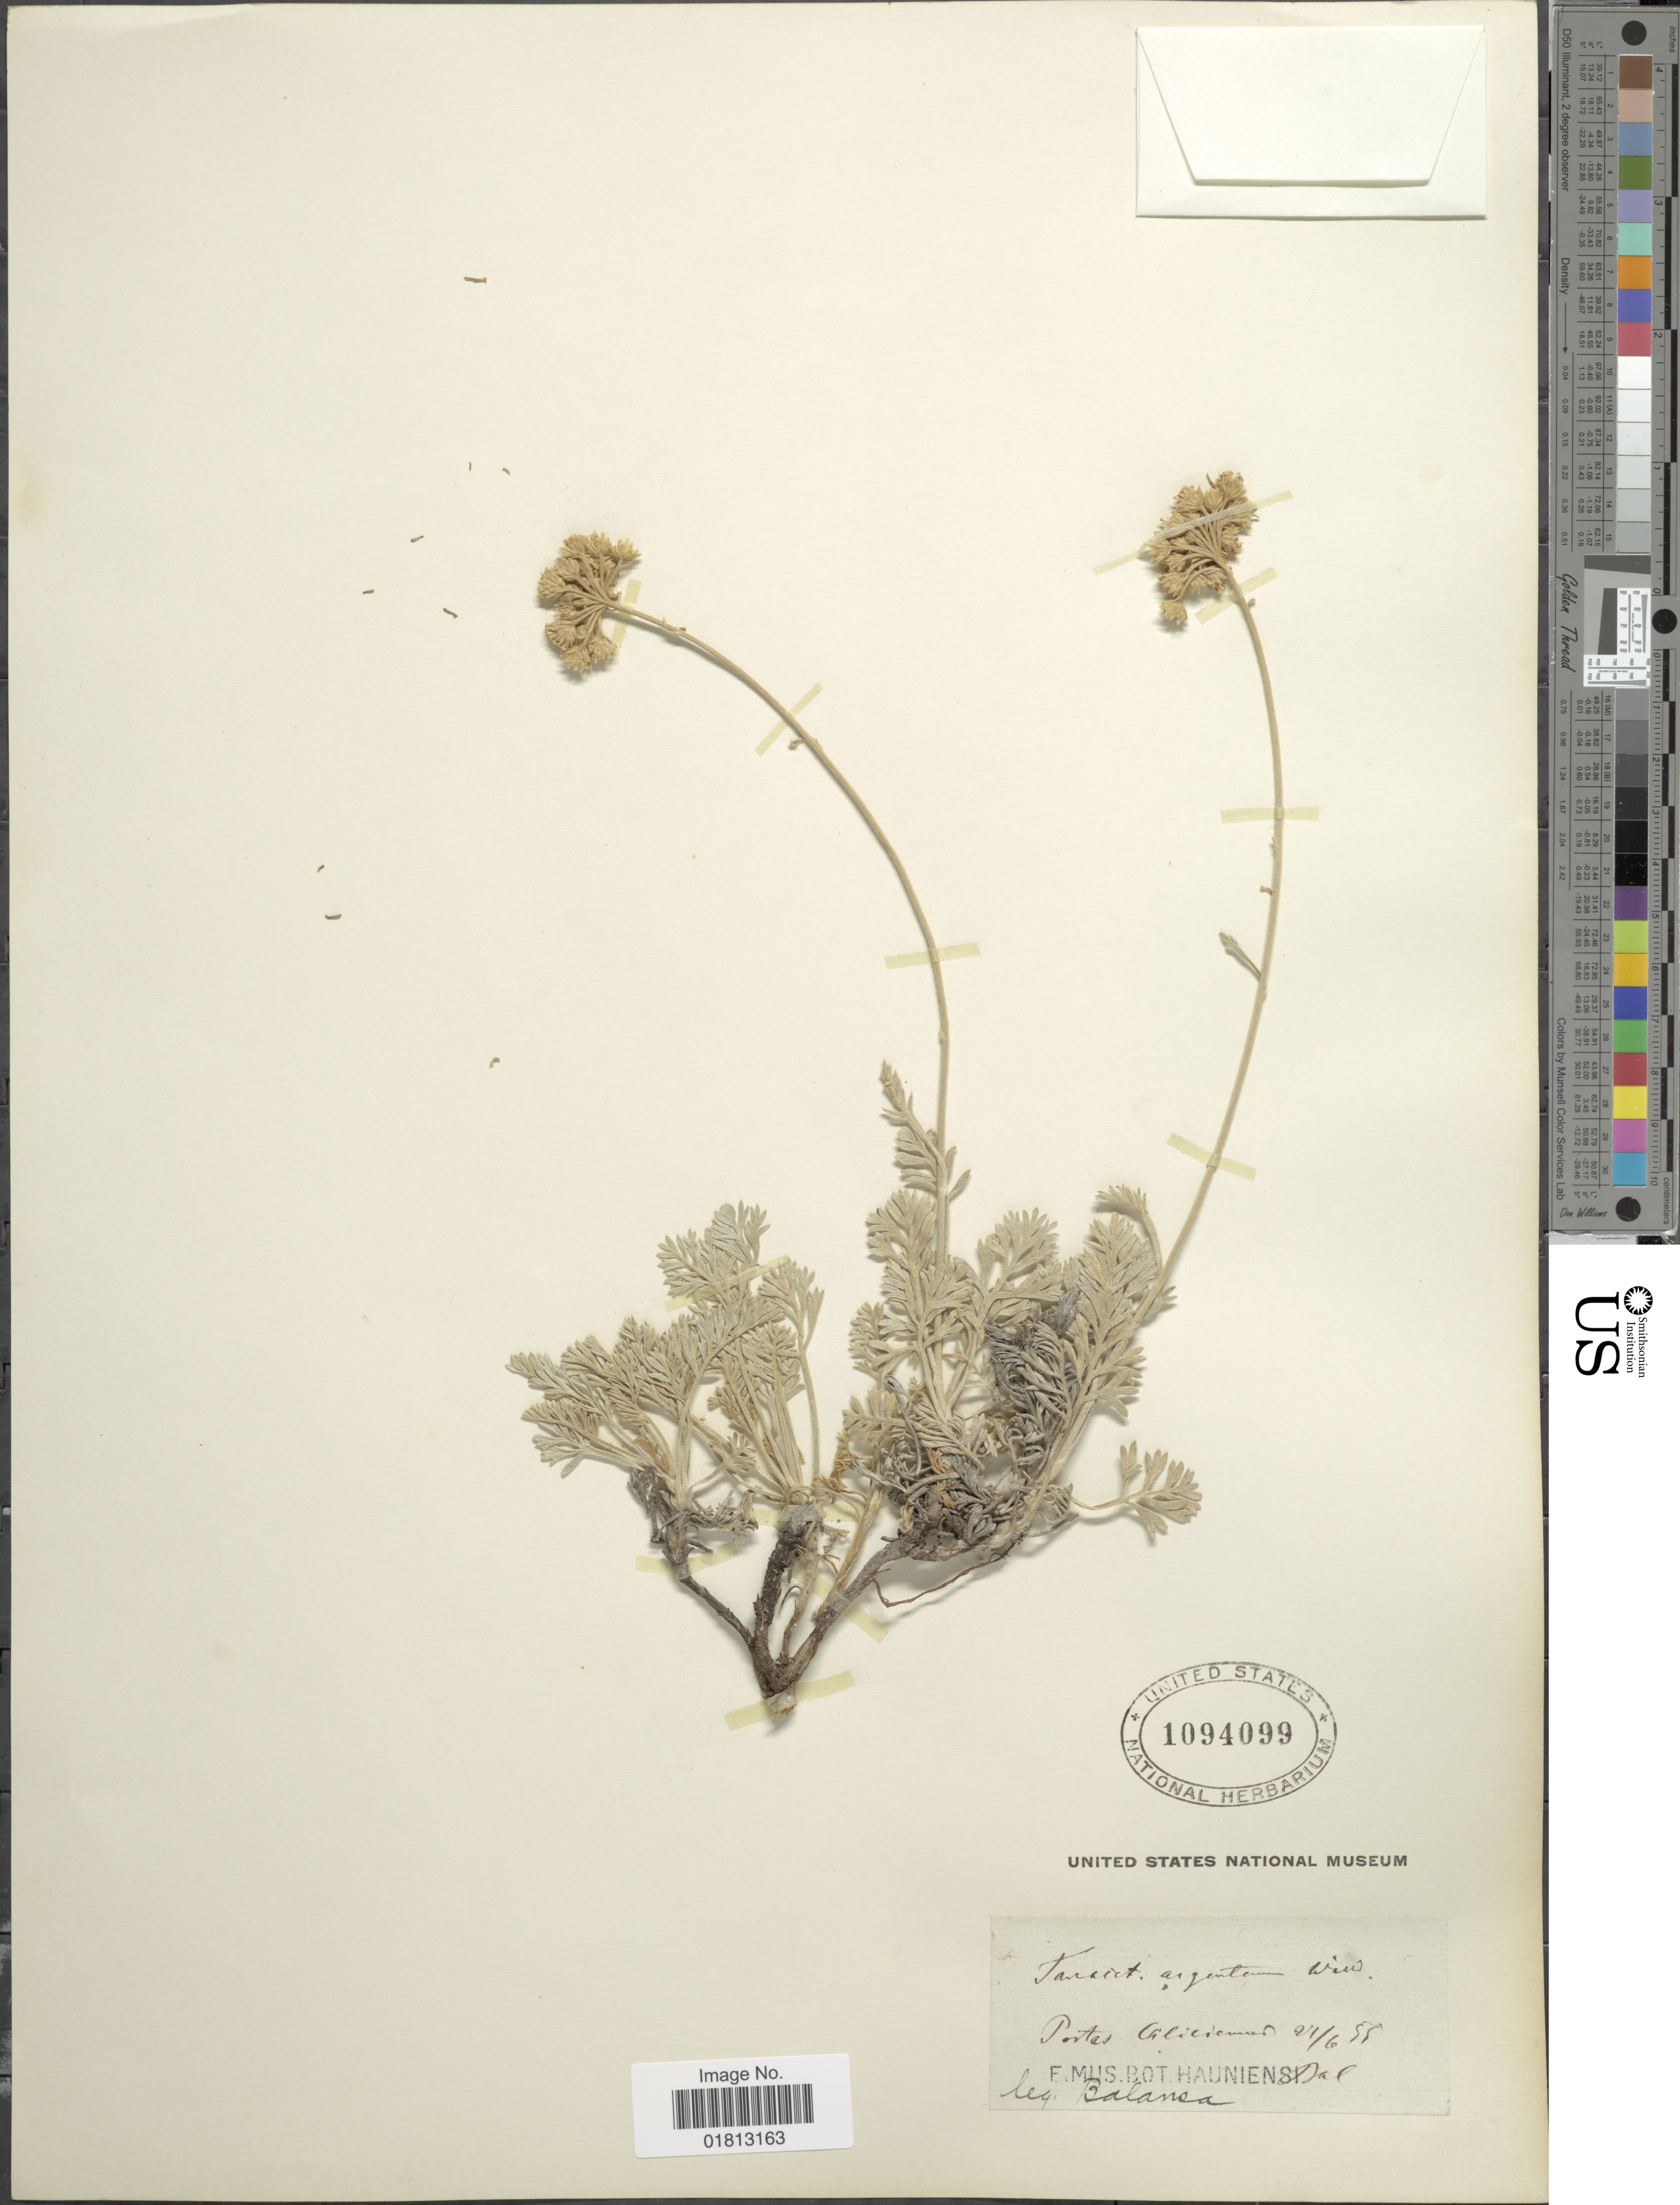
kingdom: Plantae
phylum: Tracheophyta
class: Magnoliopsida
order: Asterales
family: Asteraceae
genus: Tanacetum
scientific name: Tanacetum argenteum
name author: (Lam.) Willd.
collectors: -. Balansa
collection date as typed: Transcribed d/m/y: 27/6/55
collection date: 1855-06-27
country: Turkey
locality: Portes Ciliciennes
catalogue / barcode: US 1094099